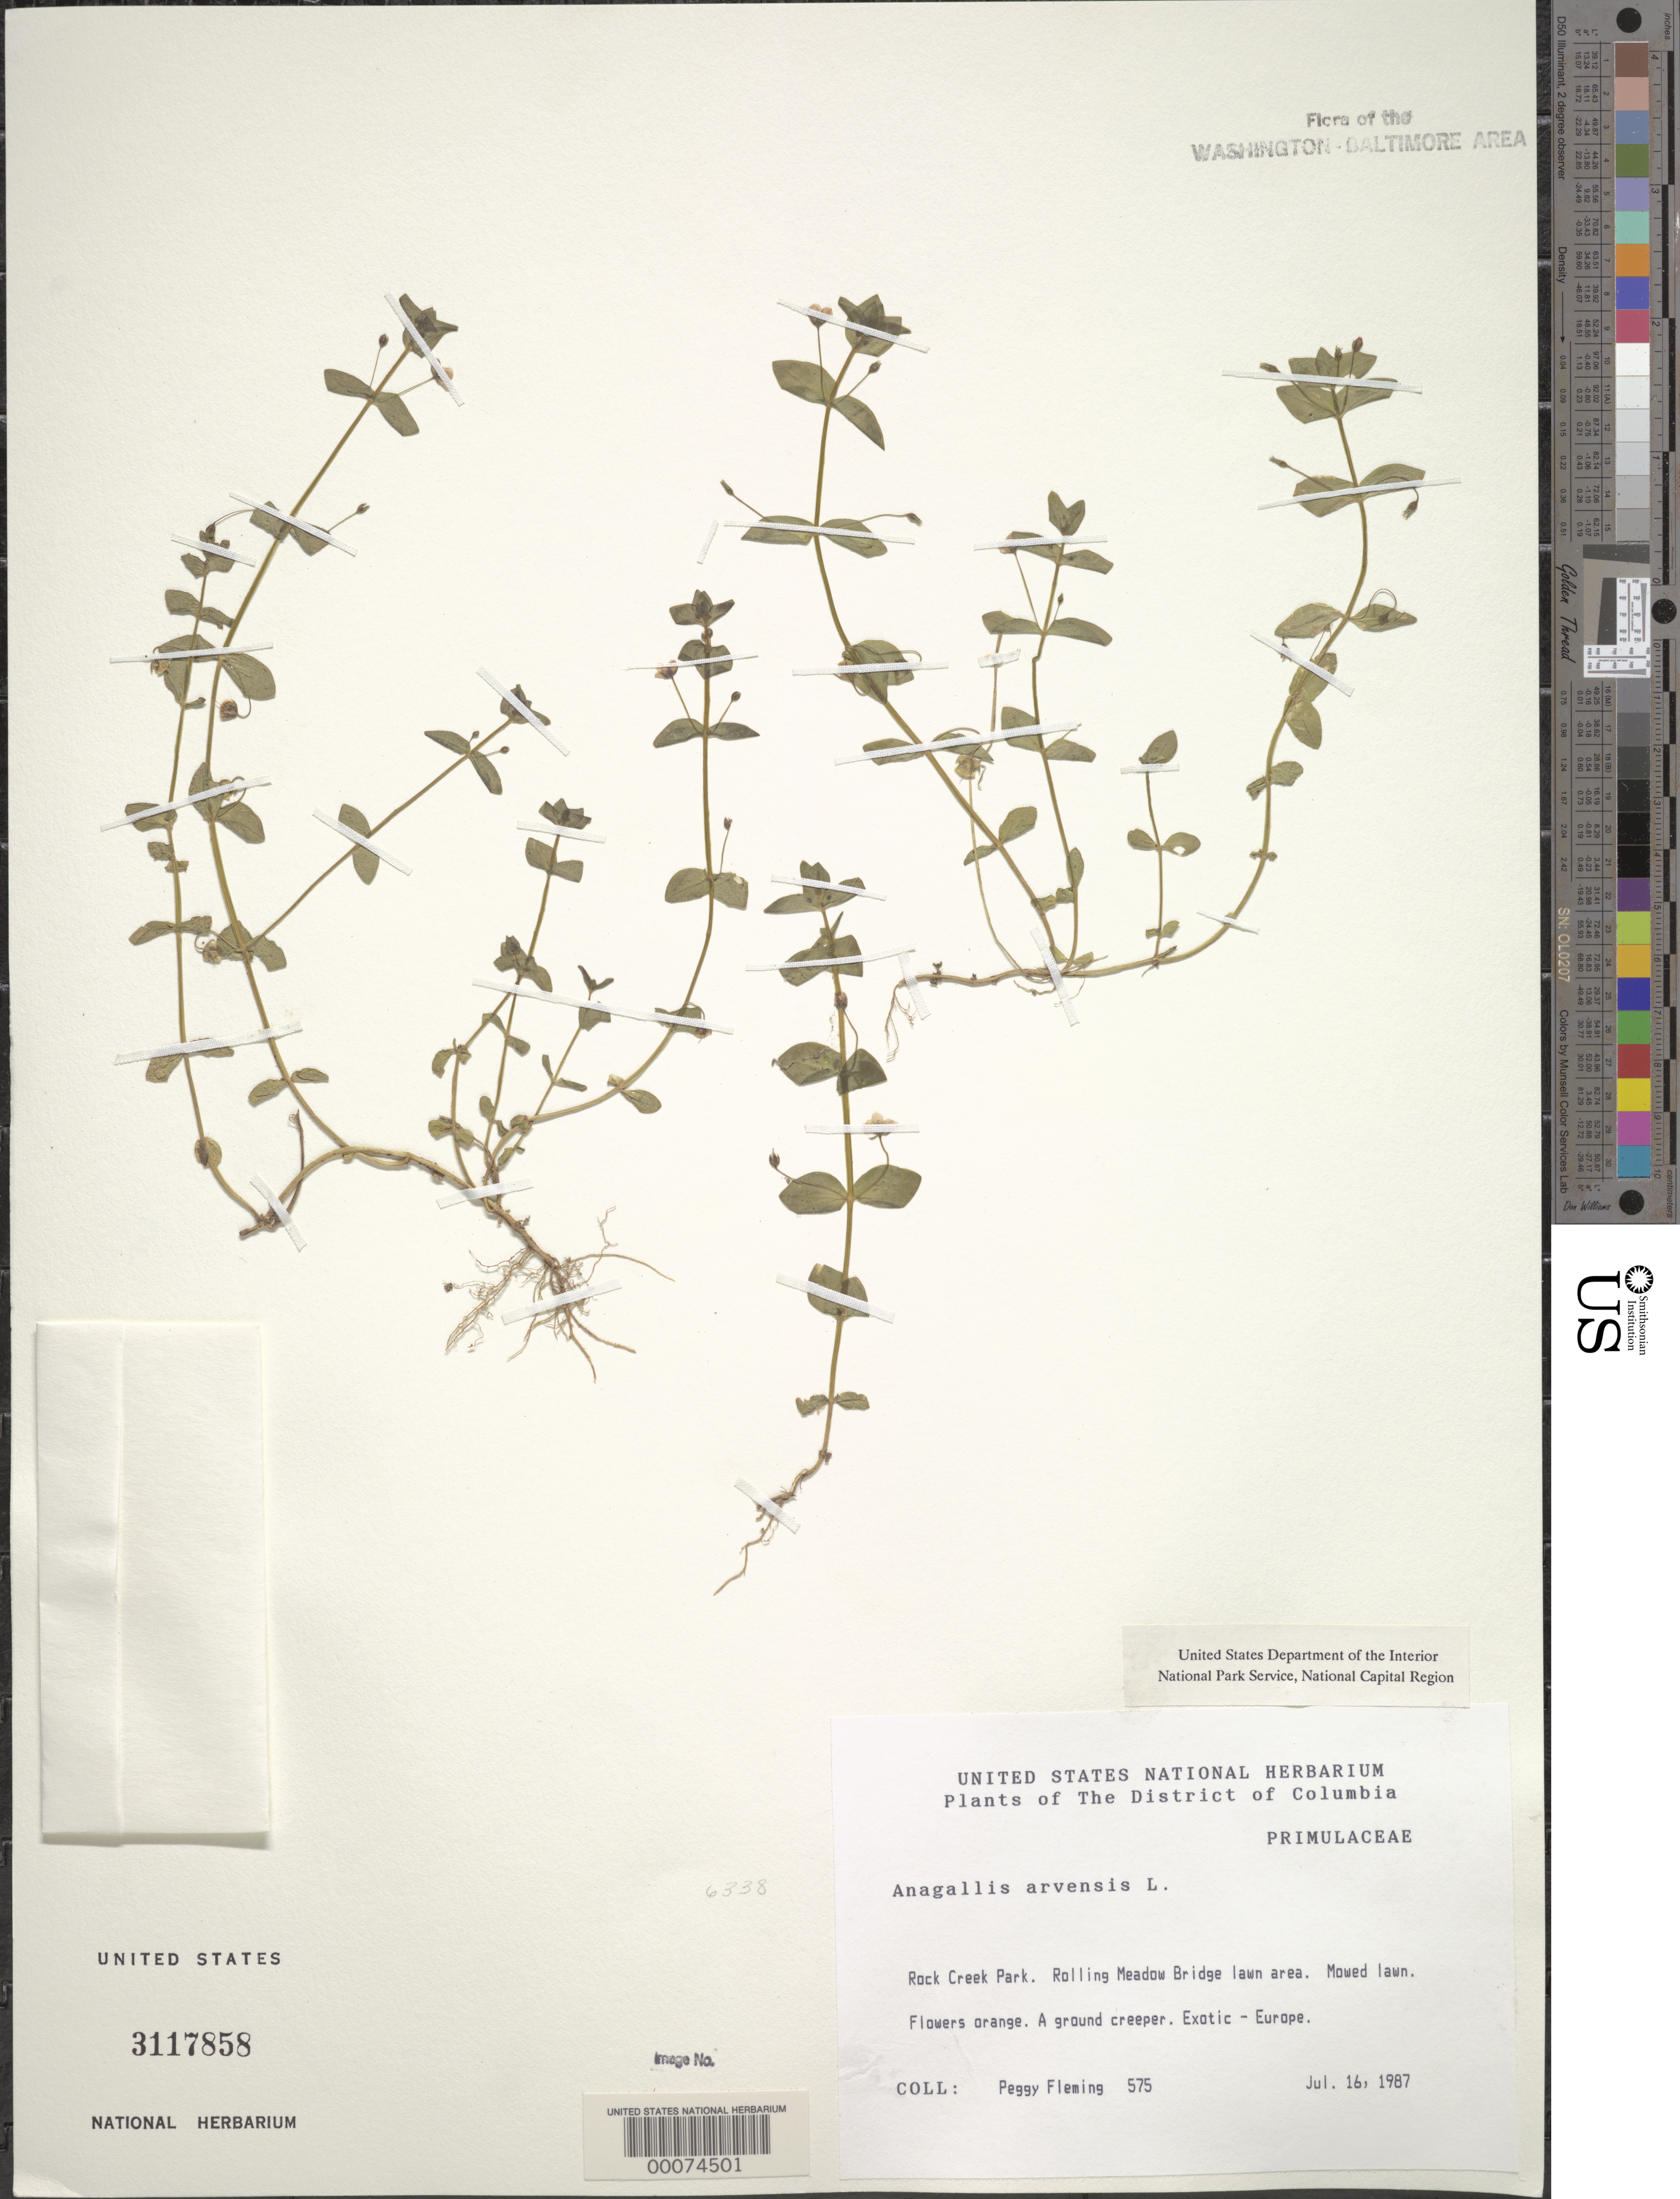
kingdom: Plantae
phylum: Tracheophyta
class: Magnoliopsida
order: Ericales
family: Primulaceae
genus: Anagallis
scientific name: Anagallis arvensis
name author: L.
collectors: P. Fleming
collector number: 575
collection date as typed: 16 Jul 1987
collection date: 1987-07-16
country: United States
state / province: District of Columbia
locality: Rock Creek Park. Rolling Meadow Bridge Lawn area. Rock Creek Park and Vicinity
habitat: Mowed lawn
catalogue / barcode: US 3117858